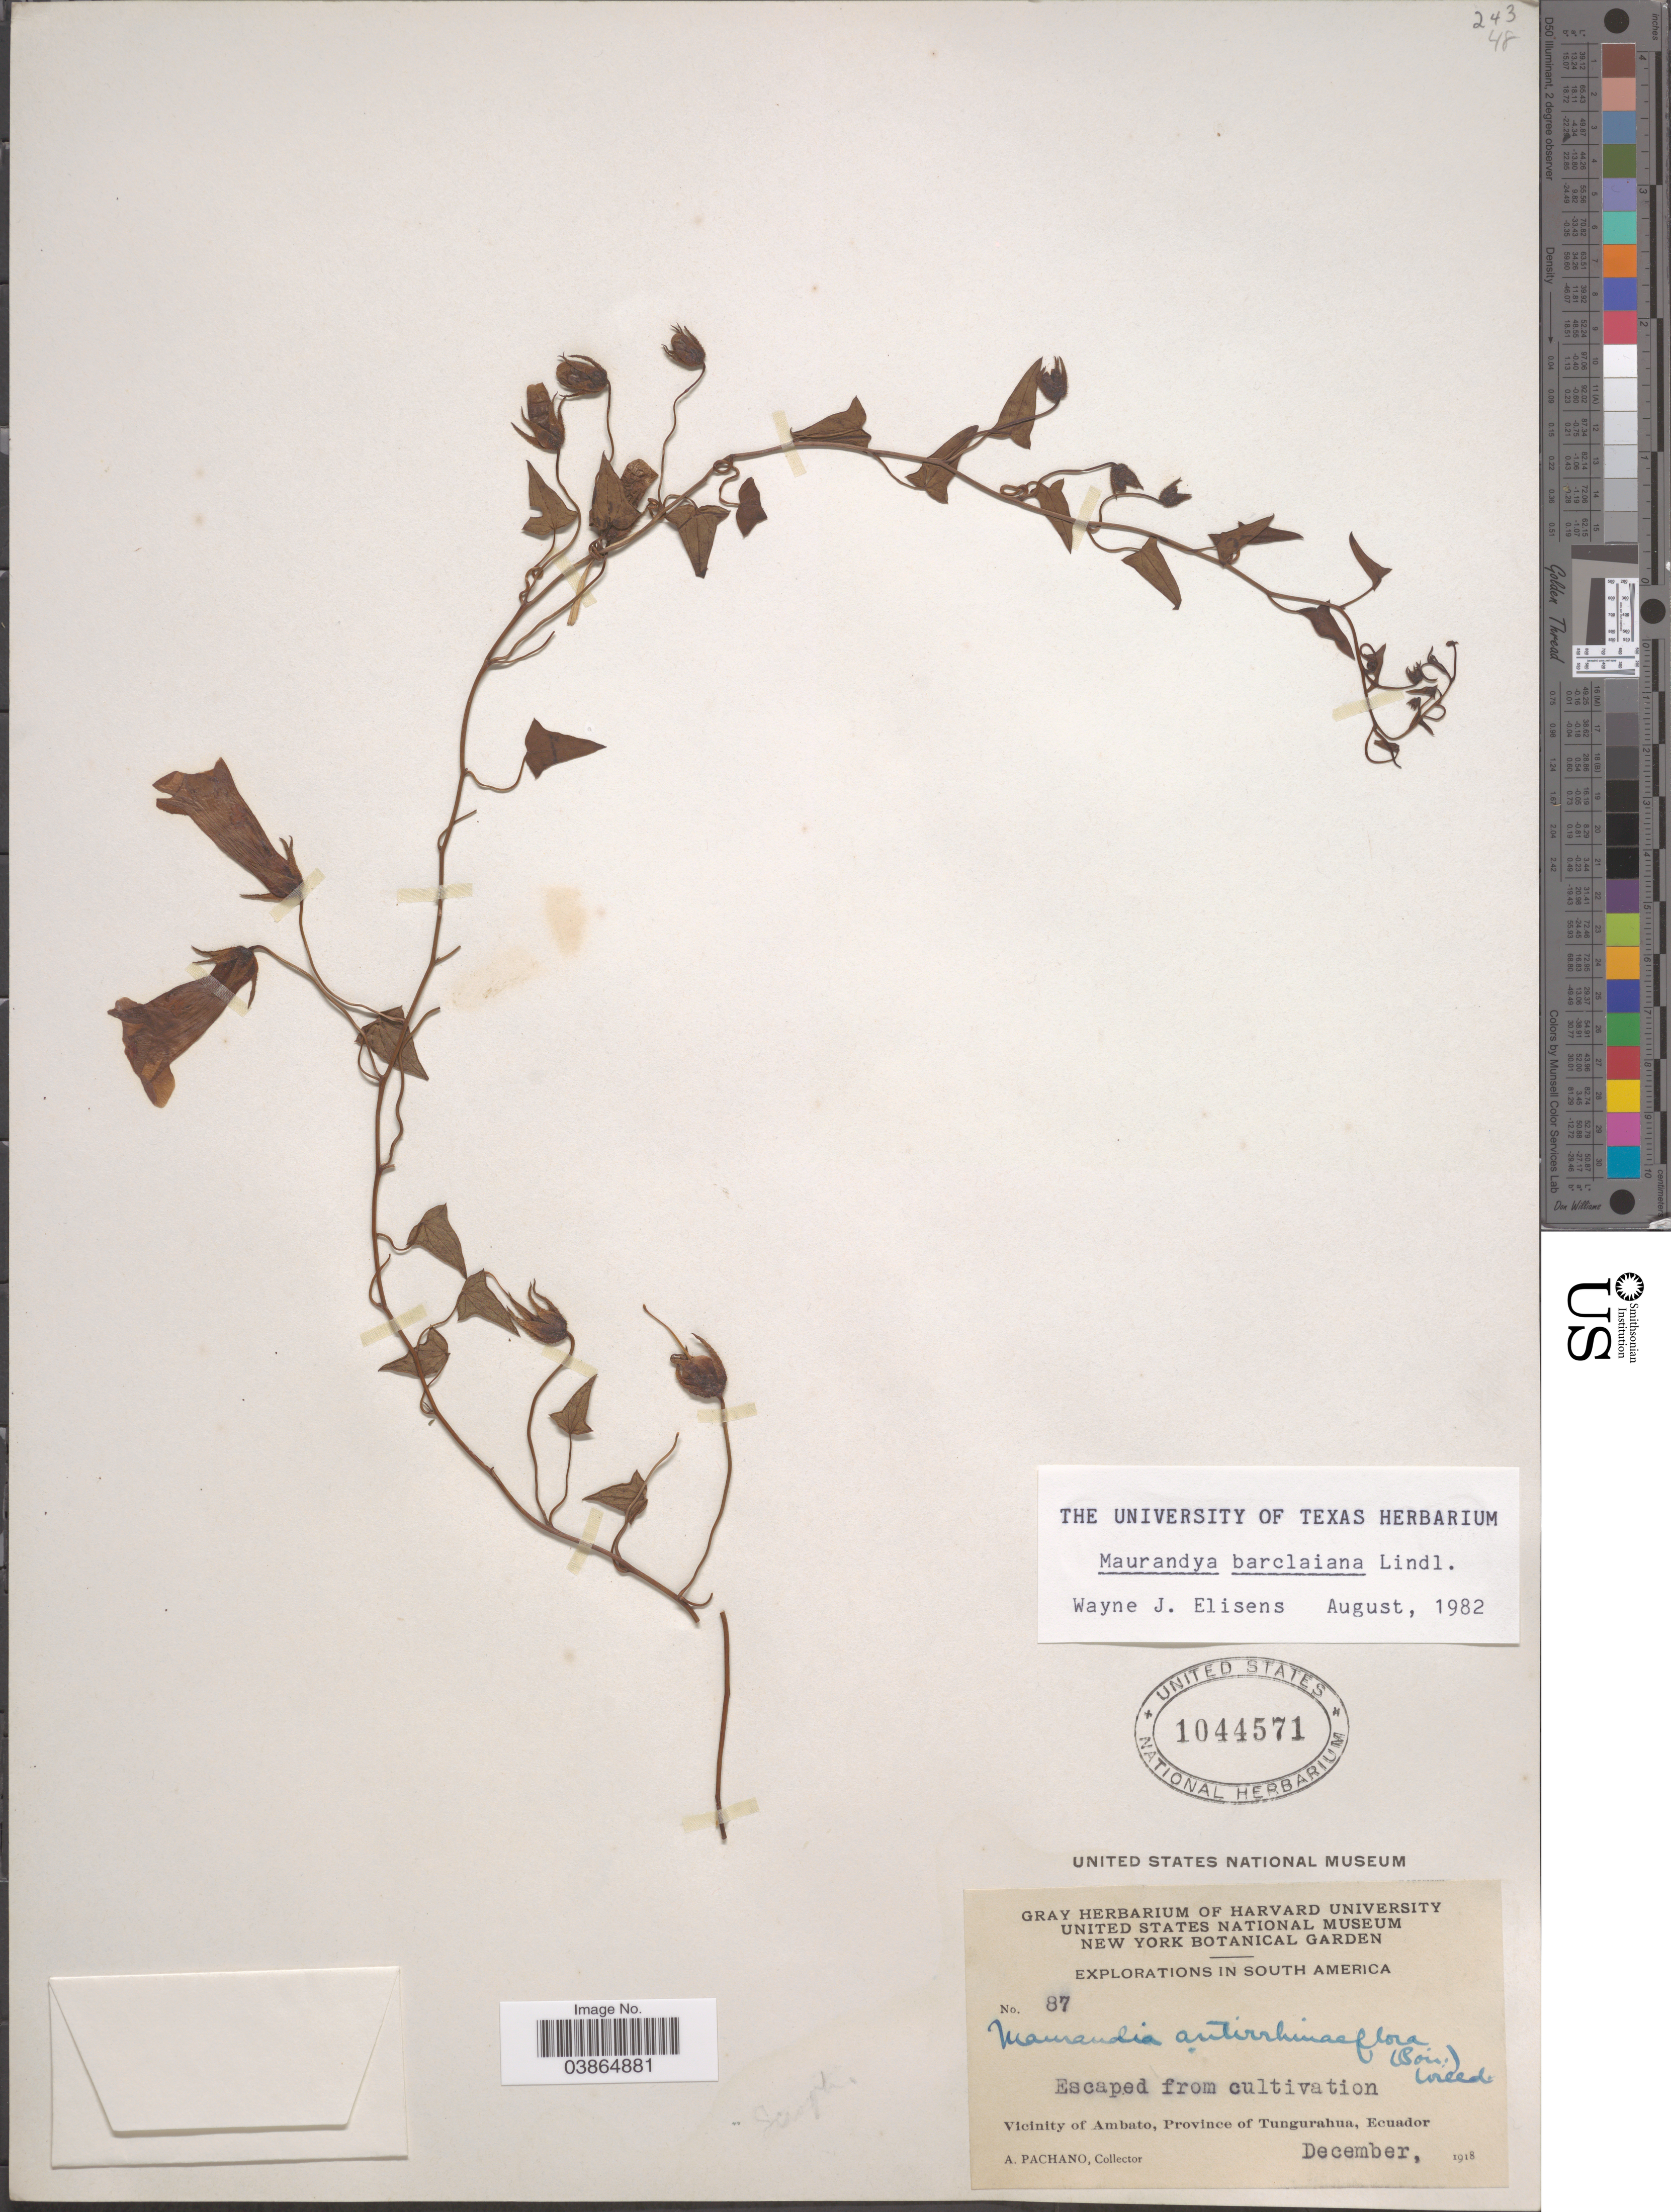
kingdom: Plantae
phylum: Tracheophyta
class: Magnoliopsida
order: Lamiales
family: Plantaginaceae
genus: Maurandya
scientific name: Maurandya barclayana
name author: Lindl.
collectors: A. Pachano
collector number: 87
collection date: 1918-12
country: Ecuador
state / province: Tungurahua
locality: Vicinity of Ambato.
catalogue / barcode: US 1044571